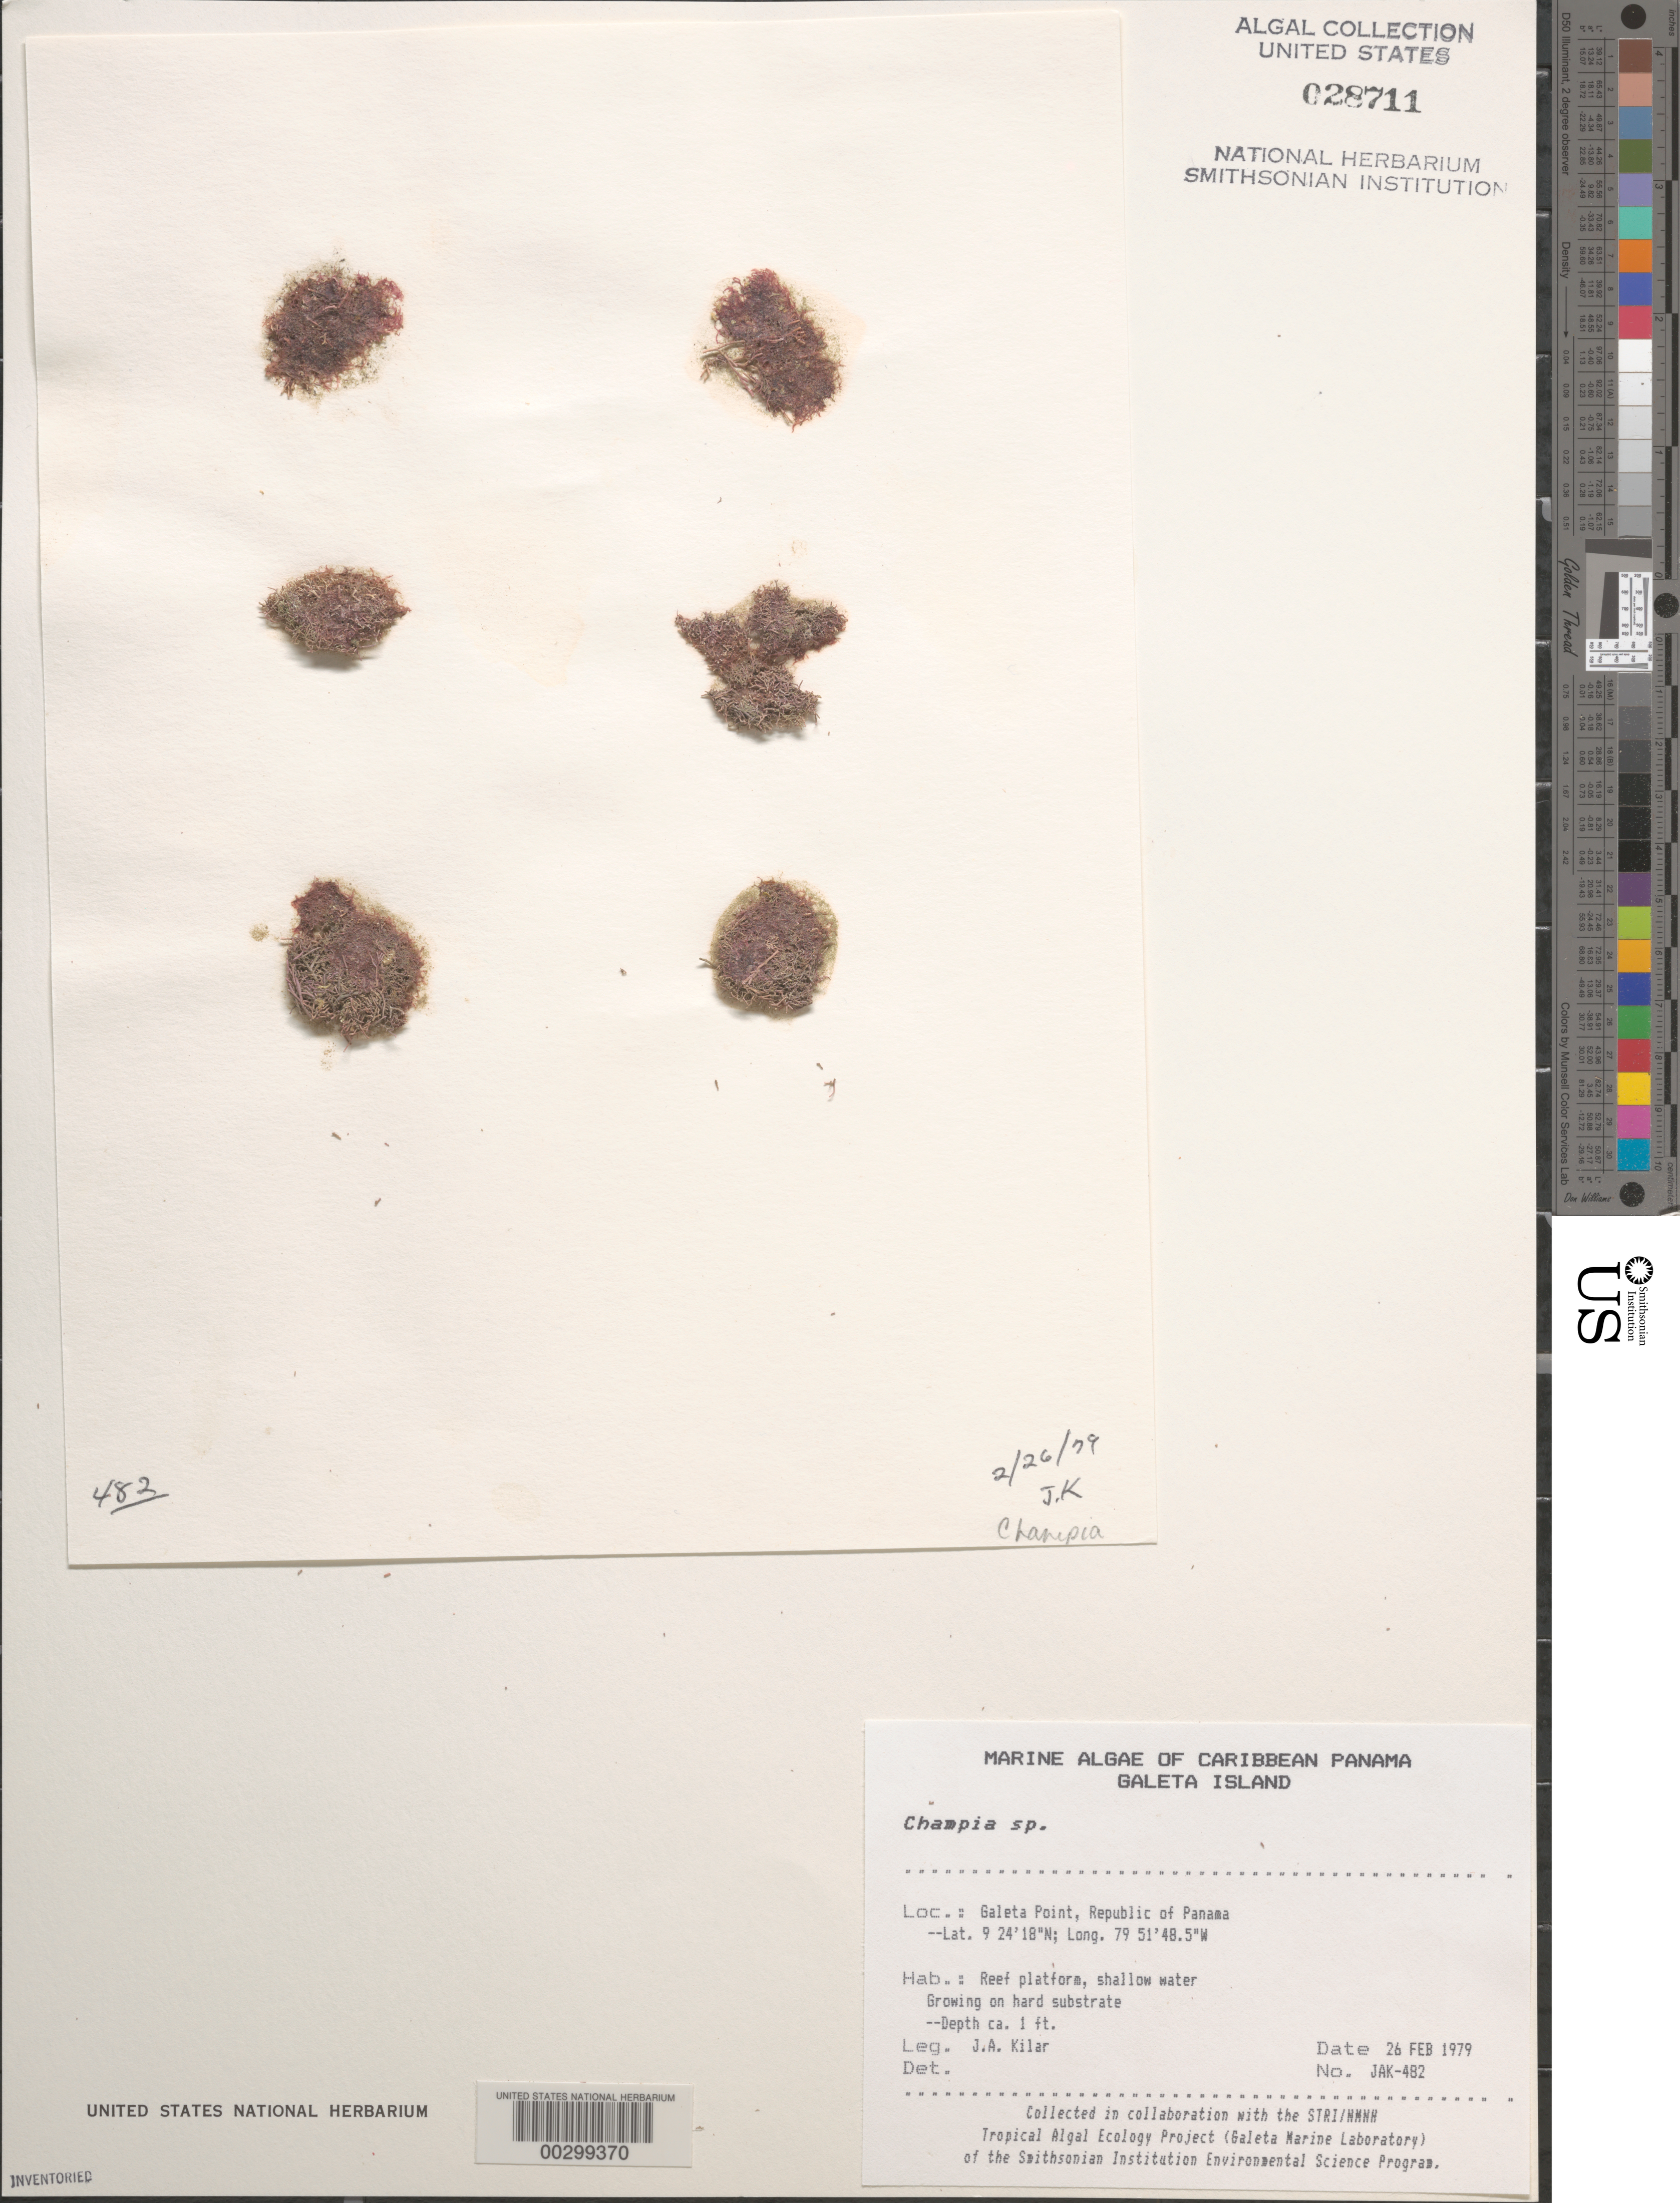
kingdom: Plantae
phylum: Rhodophyta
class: Florideophyceae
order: Rhodymeniales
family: Champiaceae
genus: Champia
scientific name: Champia sp.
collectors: J. A. Kilar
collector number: JAK-482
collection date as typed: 26 Feb 1979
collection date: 1979-02-26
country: Panama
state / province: Colón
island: Galeta Island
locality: Galeta Point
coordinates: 9 24' 18" N, 79 51' 48.5" W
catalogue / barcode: US 28711